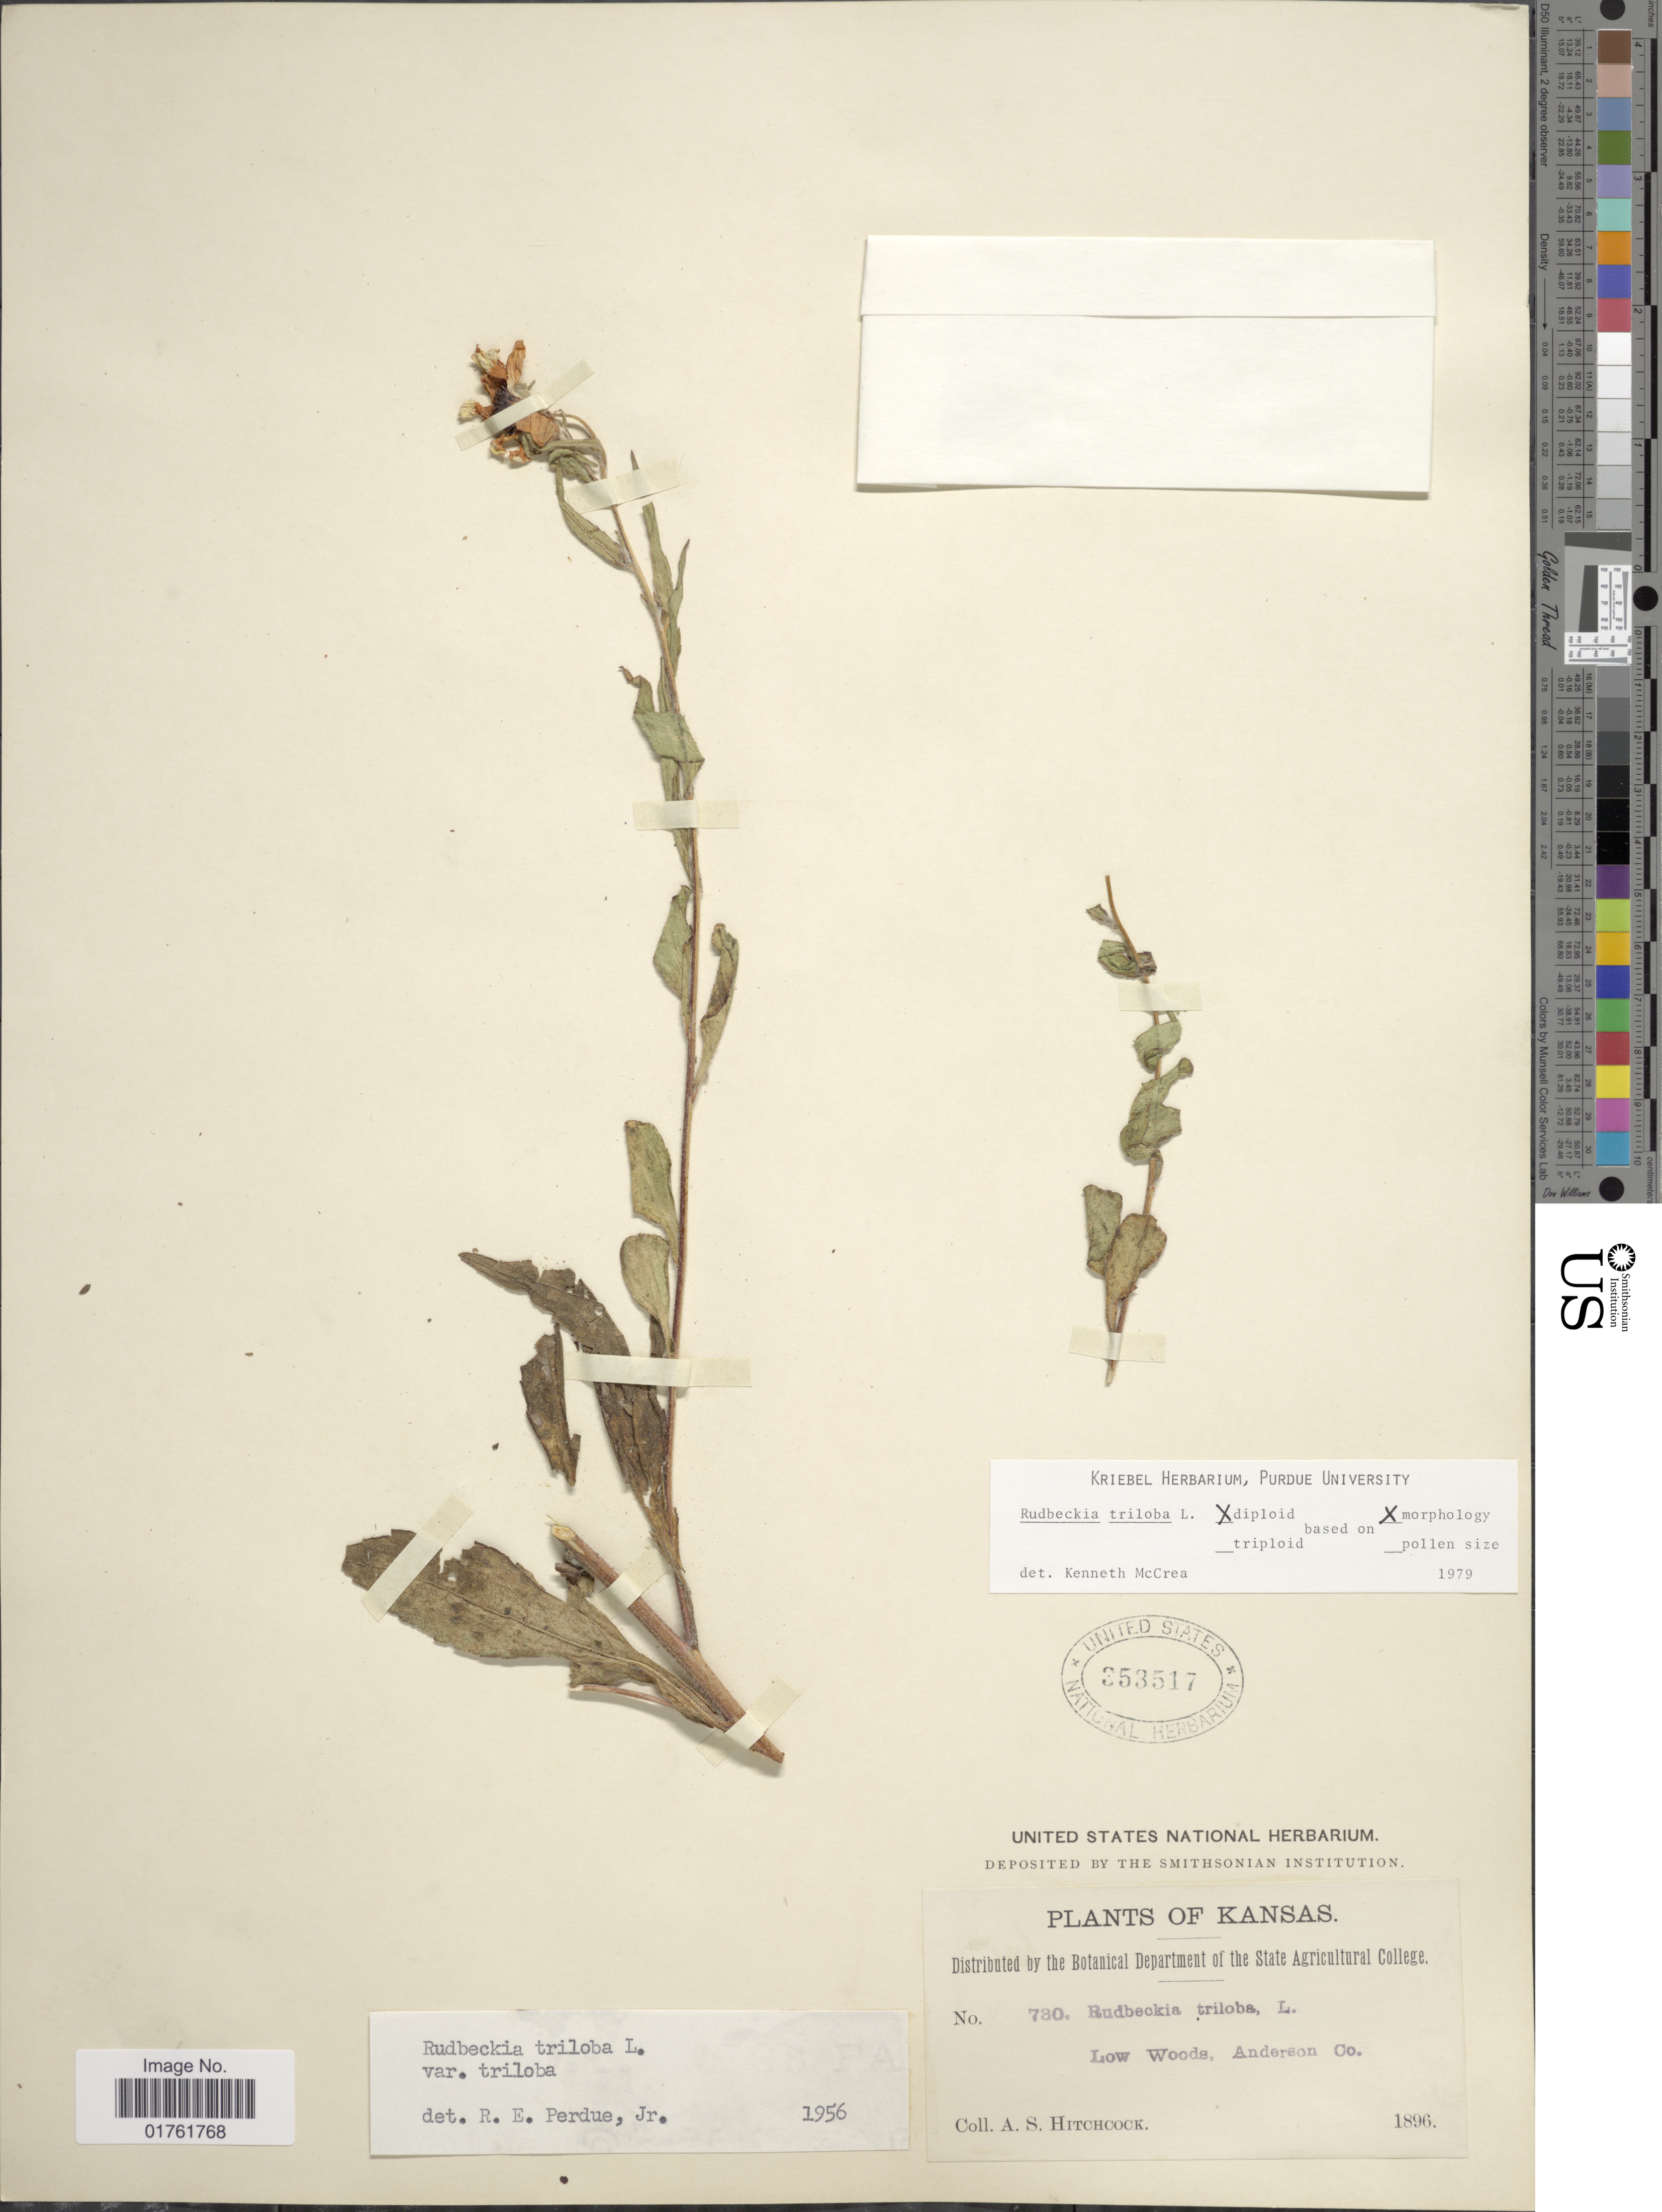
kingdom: Plantae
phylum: Tracheophyta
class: Magnoliopsida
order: Asterales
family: Asteraceae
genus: Rudbeckia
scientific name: Rudbeckia triloba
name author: L.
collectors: A. S. Hitchcock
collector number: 780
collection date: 1896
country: United States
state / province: Kansas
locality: Low Woods, Anderson Co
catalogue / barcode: US 353517